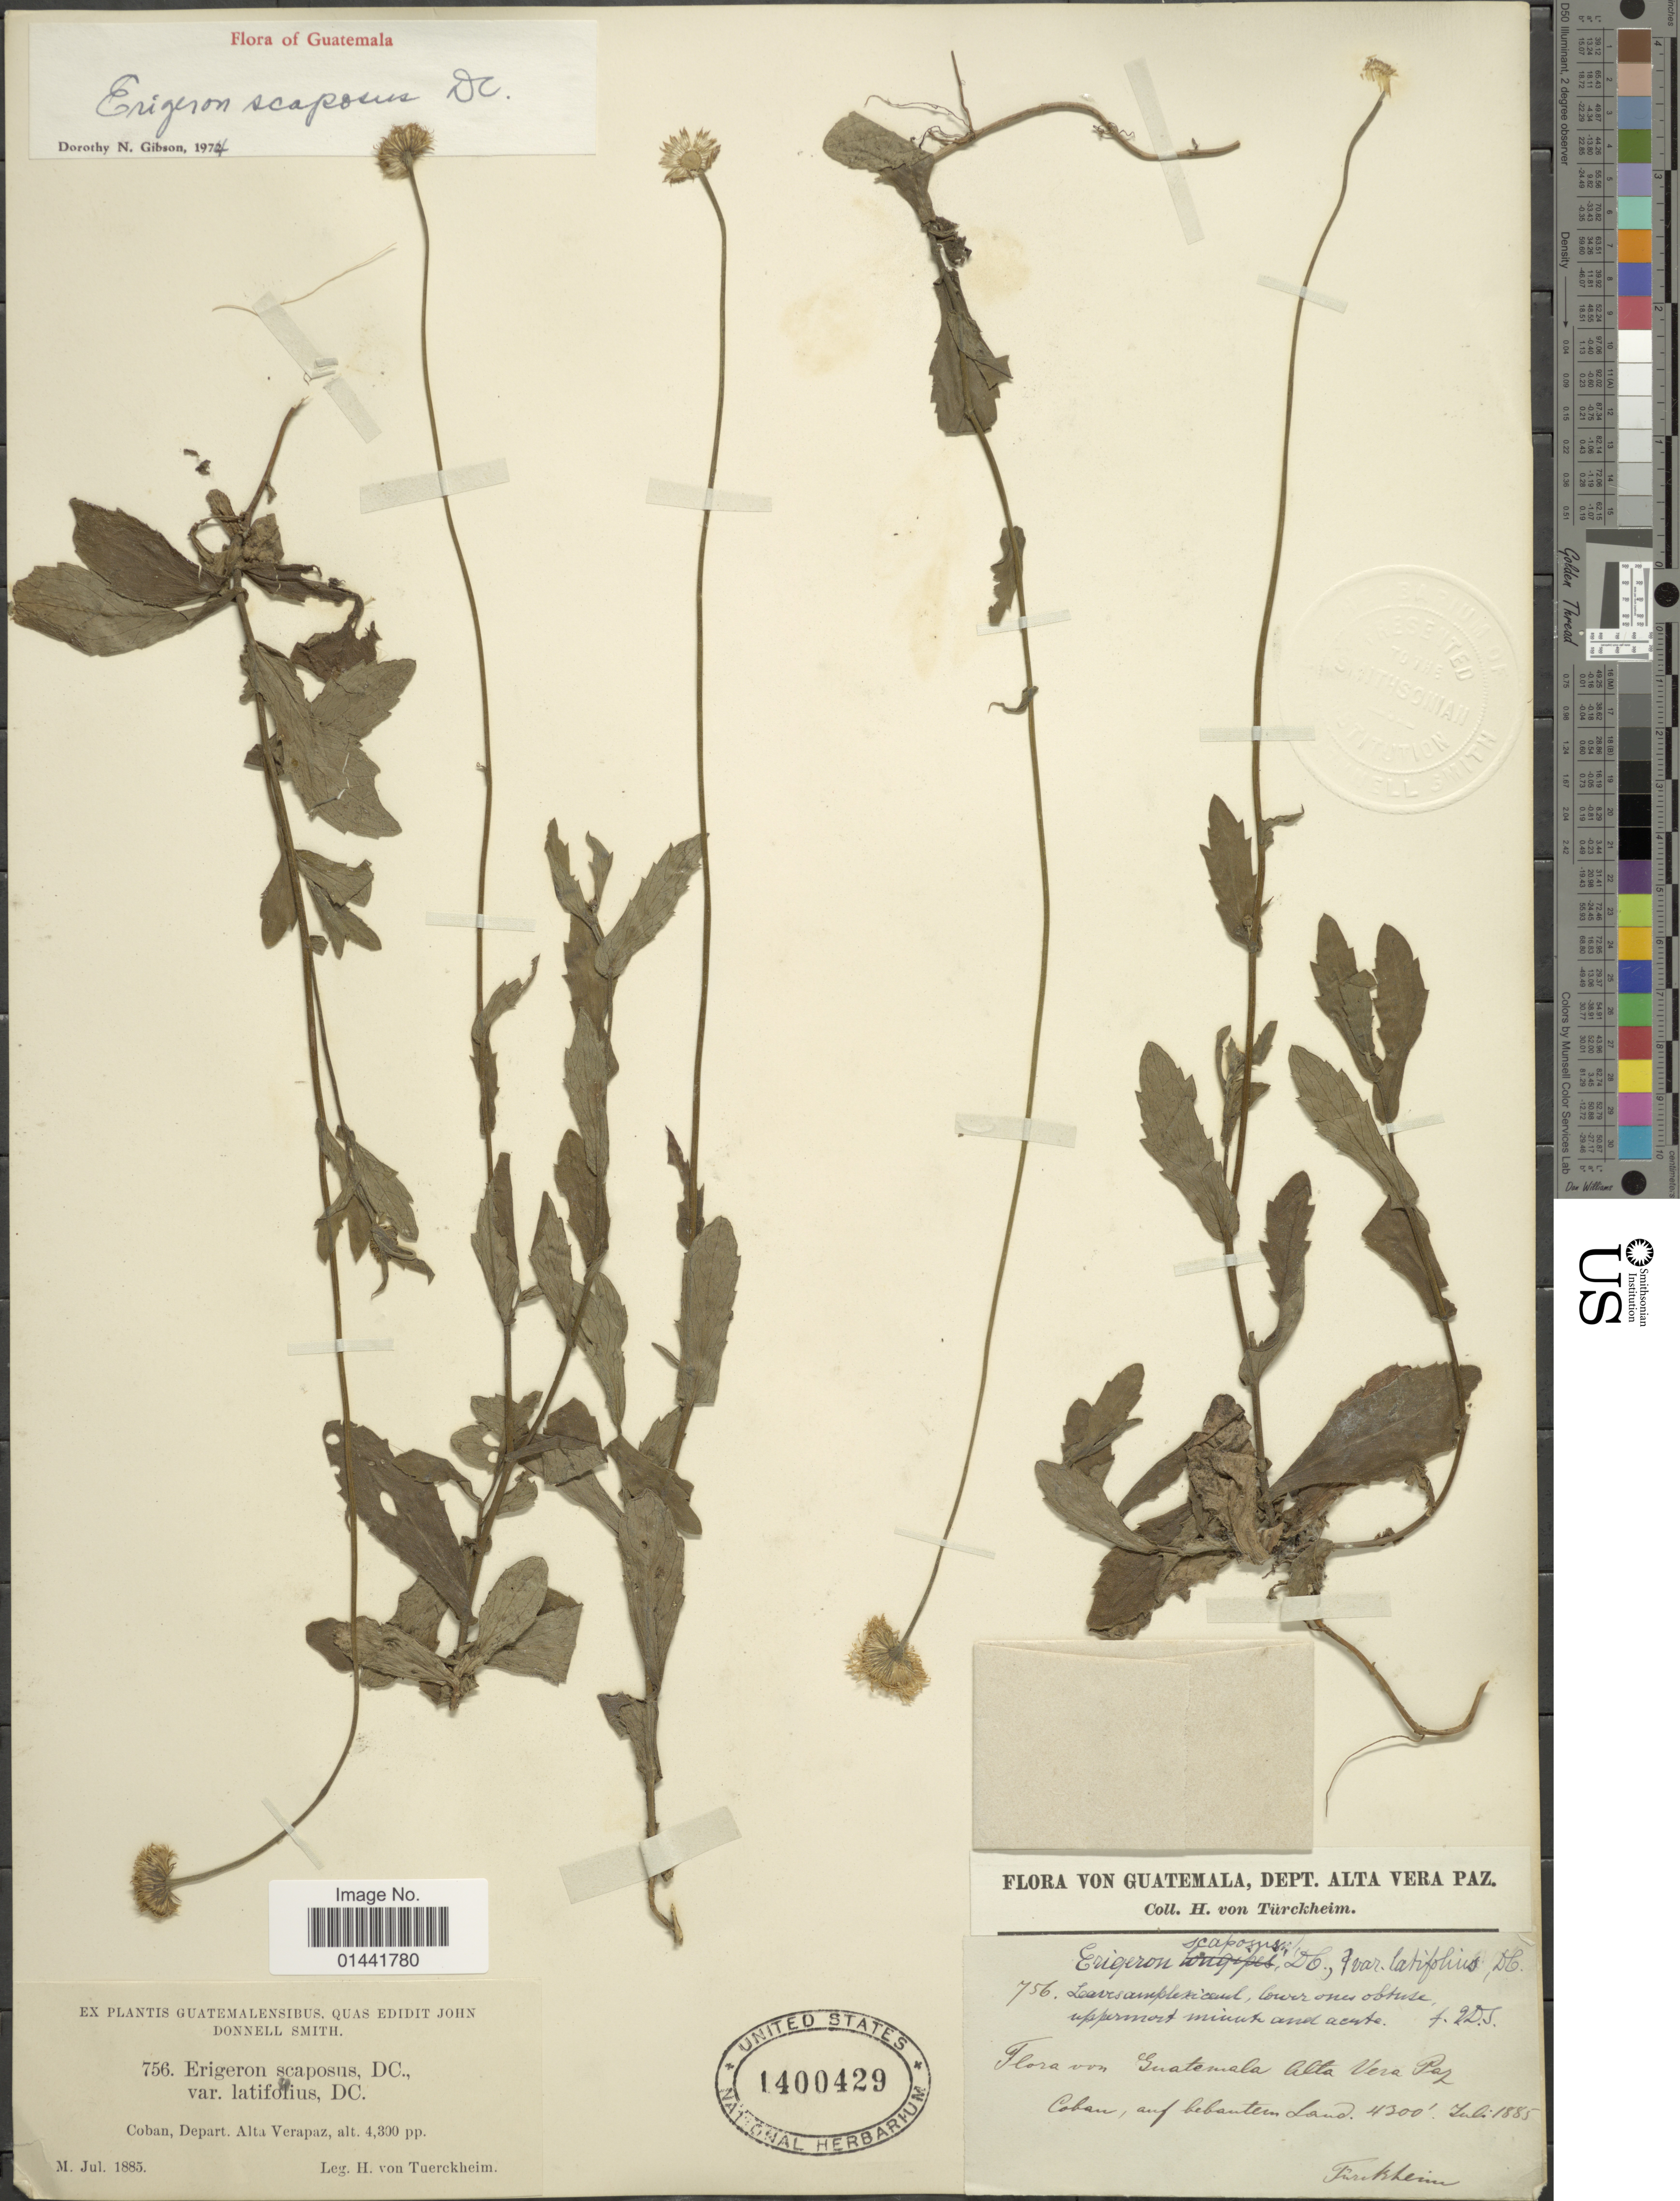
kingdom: Plantae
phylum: Tracheophyta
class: Magnoliopsida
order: Asterales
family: Asteraceae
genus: Erigeron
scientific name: Erigeron scaposus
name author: DC.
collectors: H. von Türckheim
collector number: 756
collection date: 1885-07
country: Guatemala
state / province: Alta Verapaz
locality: Cobán, auf bebautern land [on cultivated land]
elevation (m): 1311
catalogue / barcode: US 1400429